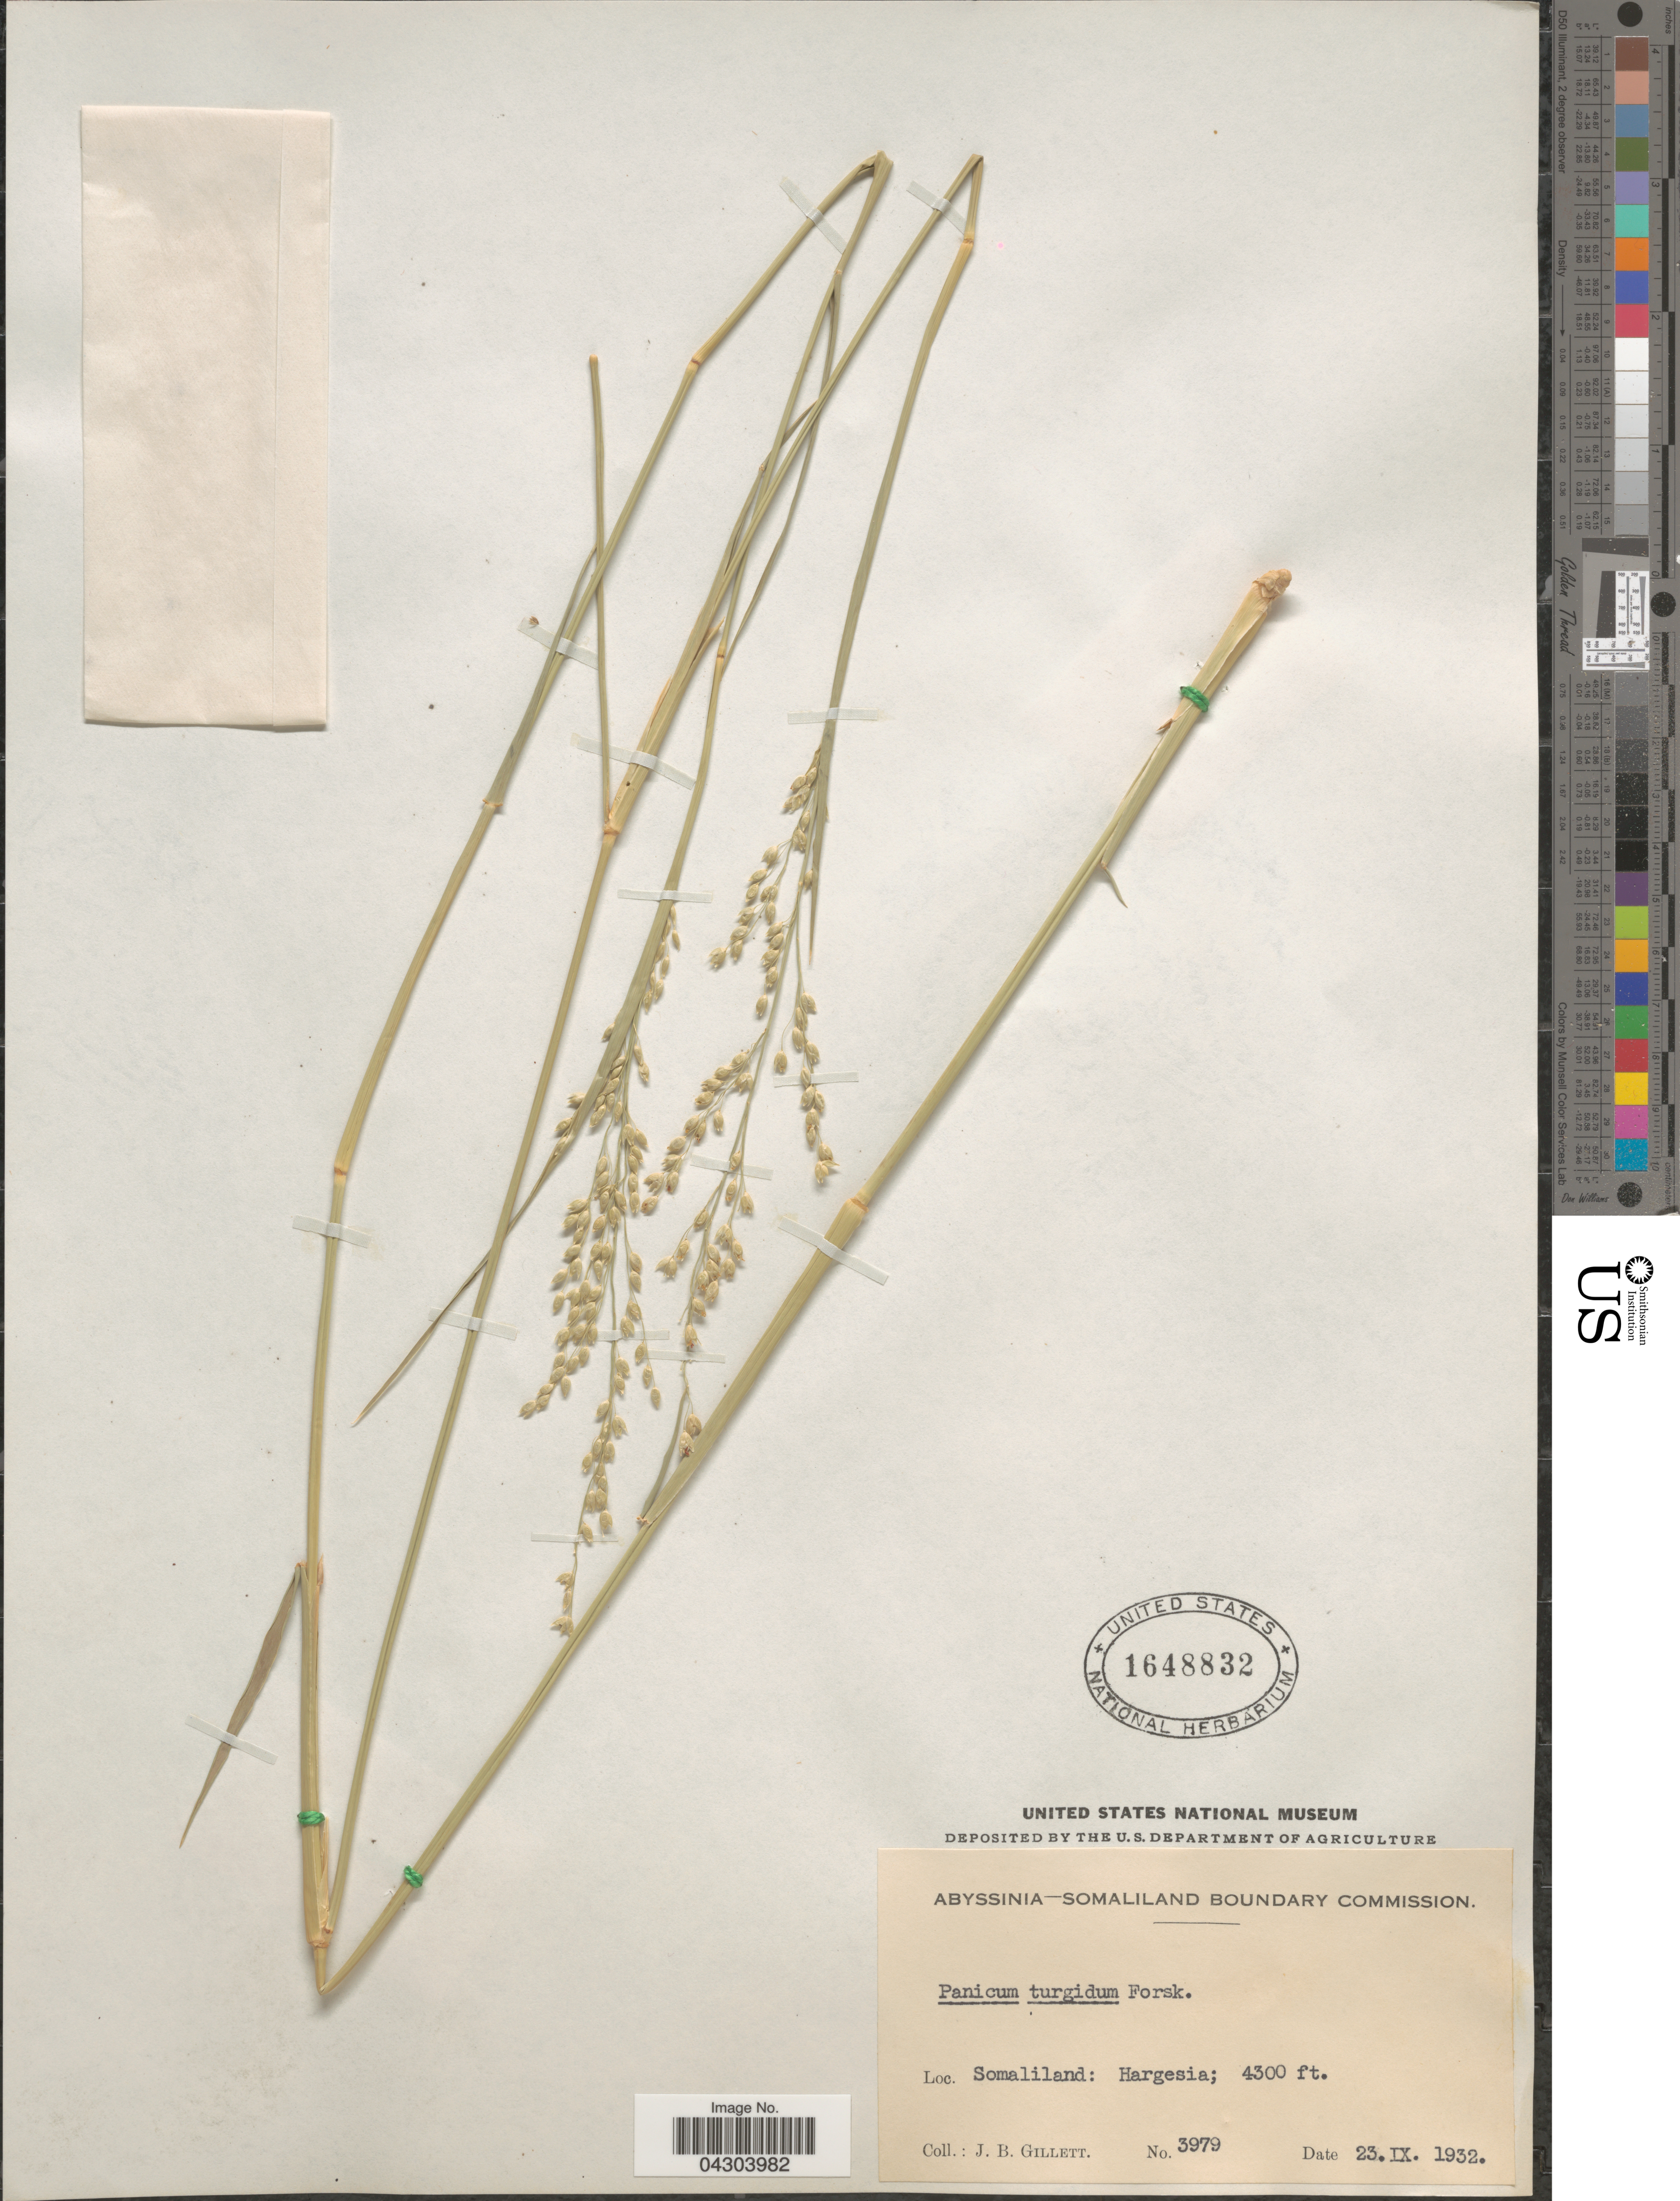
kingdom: Plantae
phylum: Tracheophyta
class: Liliopsida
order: Poales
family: Poaceae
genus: Panicum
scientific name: Panicum turgidum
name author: Forssk.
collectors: J. B. Gillett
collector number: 3979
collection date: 1932-09-23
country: Somalia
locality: Somaliland: Hargesia.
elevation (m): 1311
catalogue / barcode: US 1648832